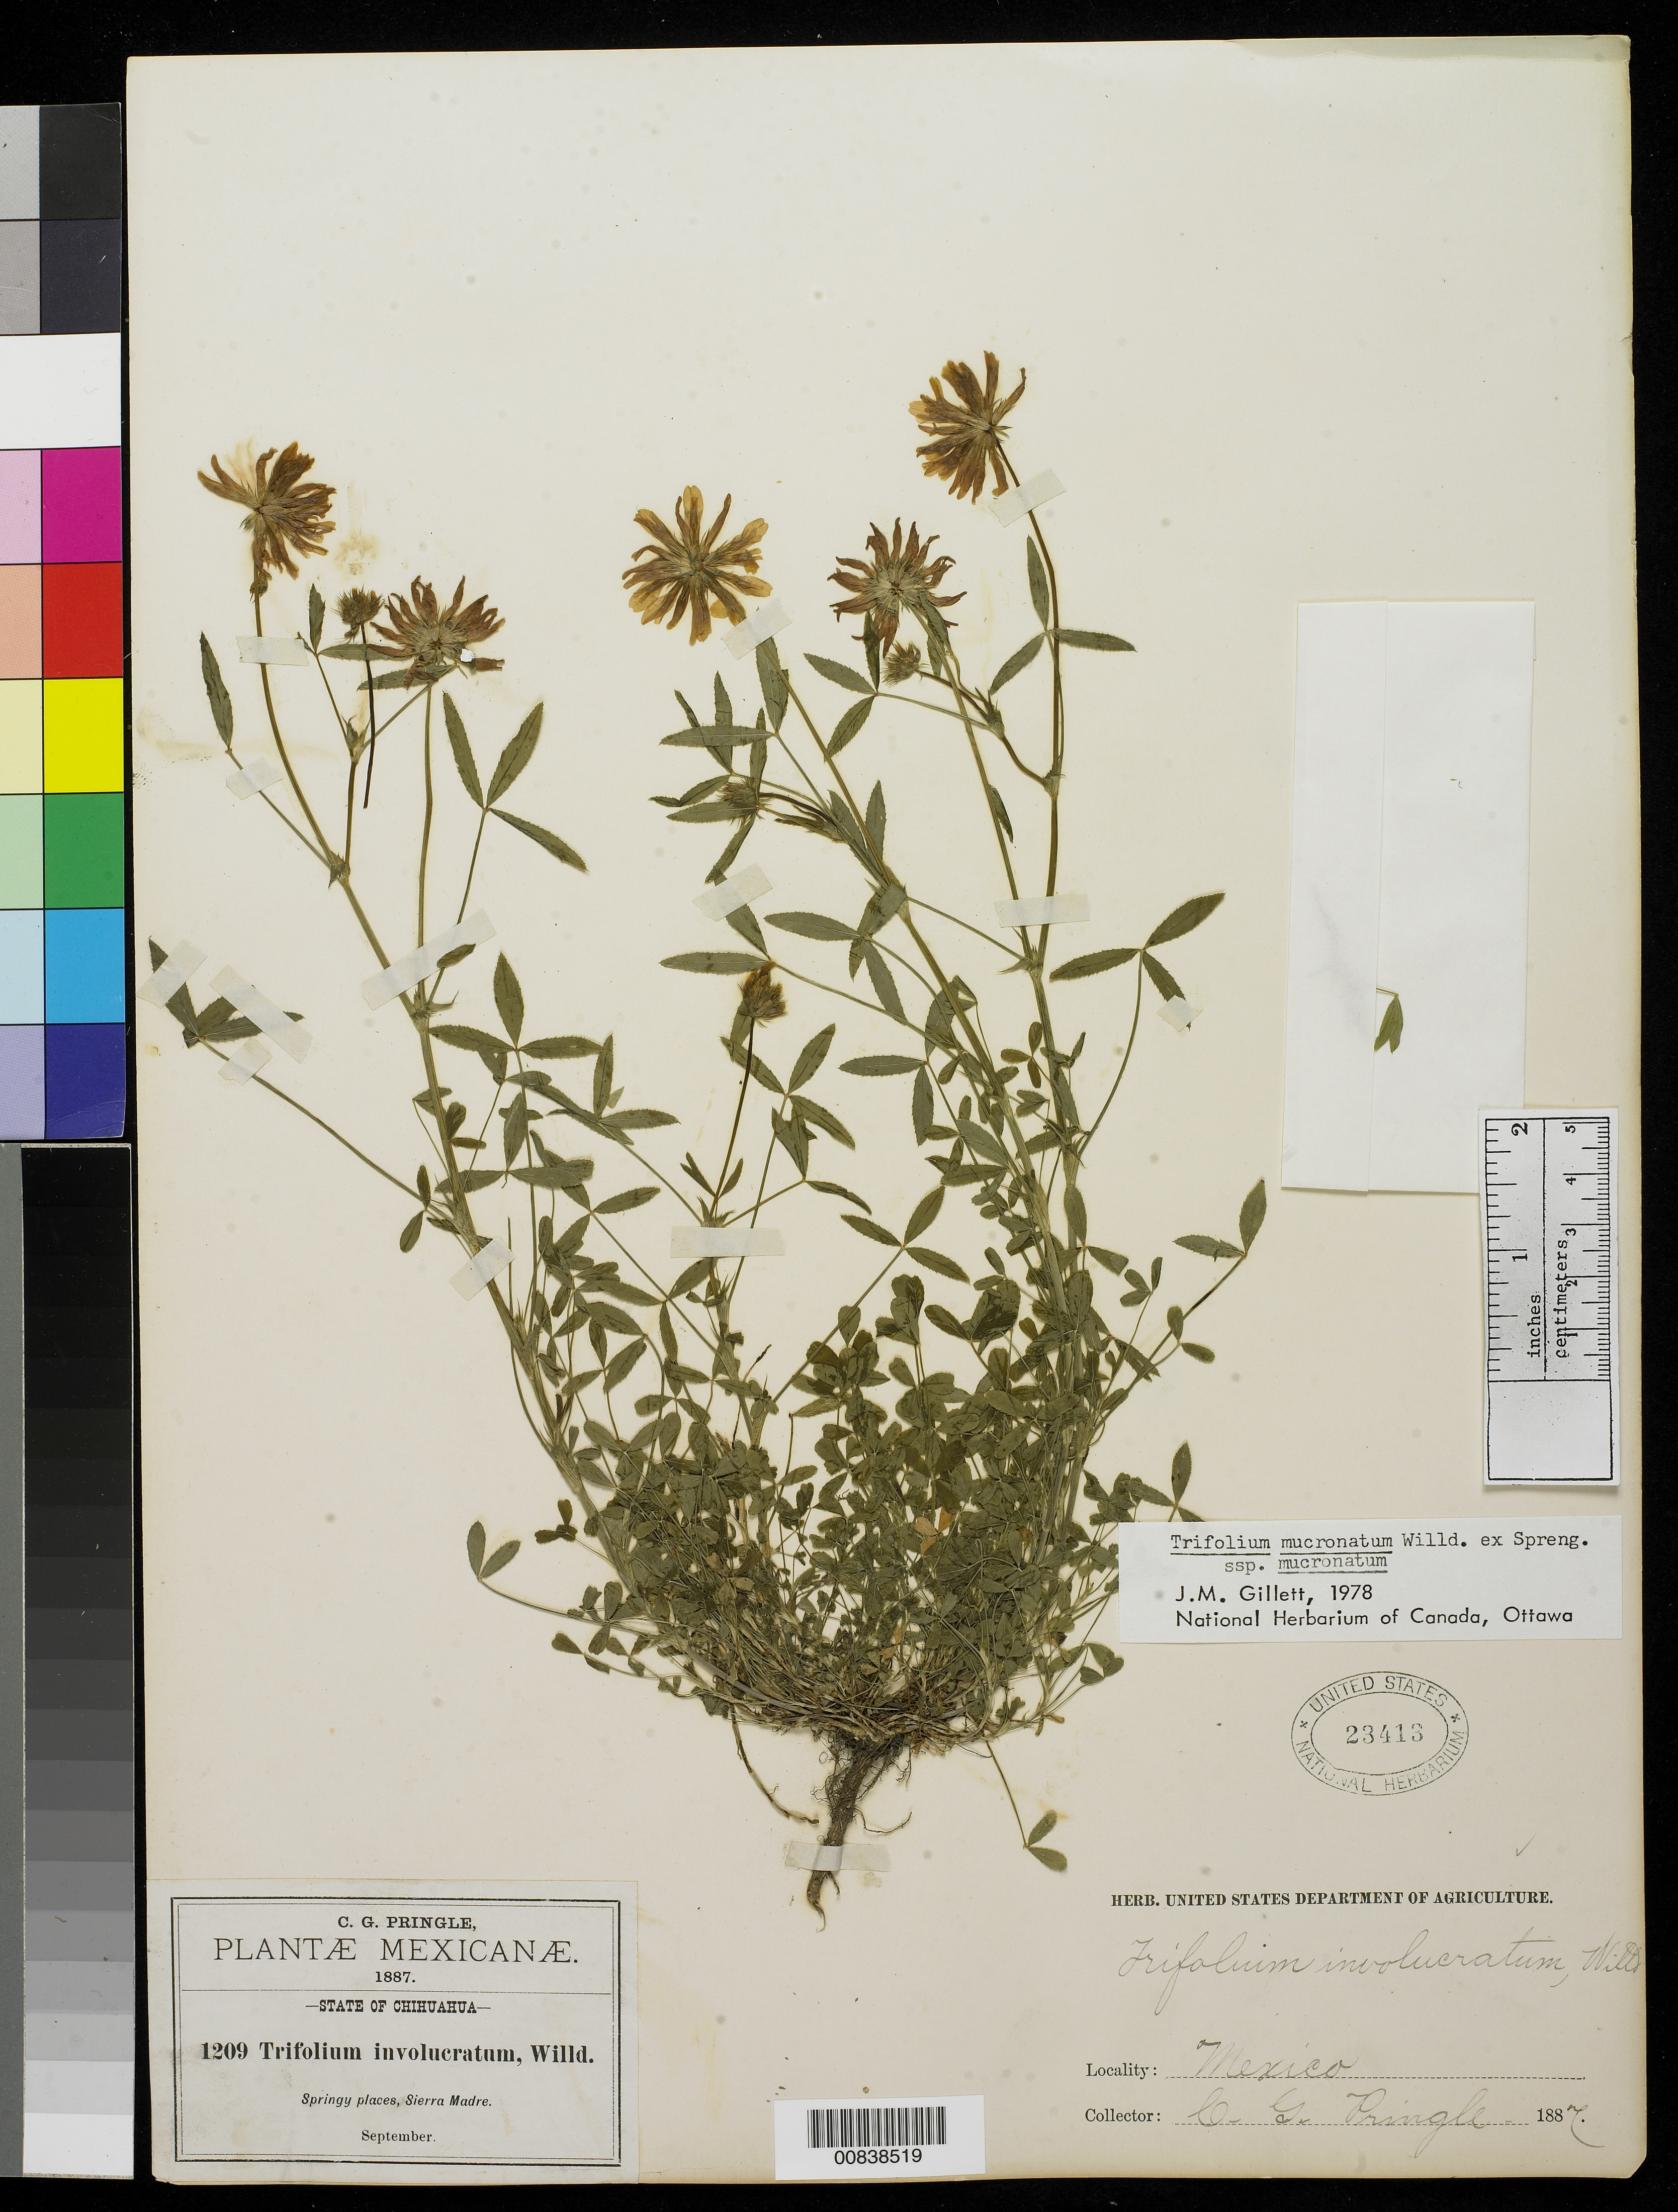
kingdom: Plantae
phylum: Tracheophyta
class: Magnoliopsida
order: Fabales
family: Fabaceae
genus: Trifolium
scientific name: Trifolium mucronatum subsp. mucronatum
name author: Willd. ex Spreng.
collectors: C. G. Pringle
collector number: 1209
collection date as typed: Sep 1887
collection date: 1887-09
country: Mexico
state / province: Chihuahua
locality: Sierra Madre.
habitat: Springy places.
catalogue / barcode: US 23413